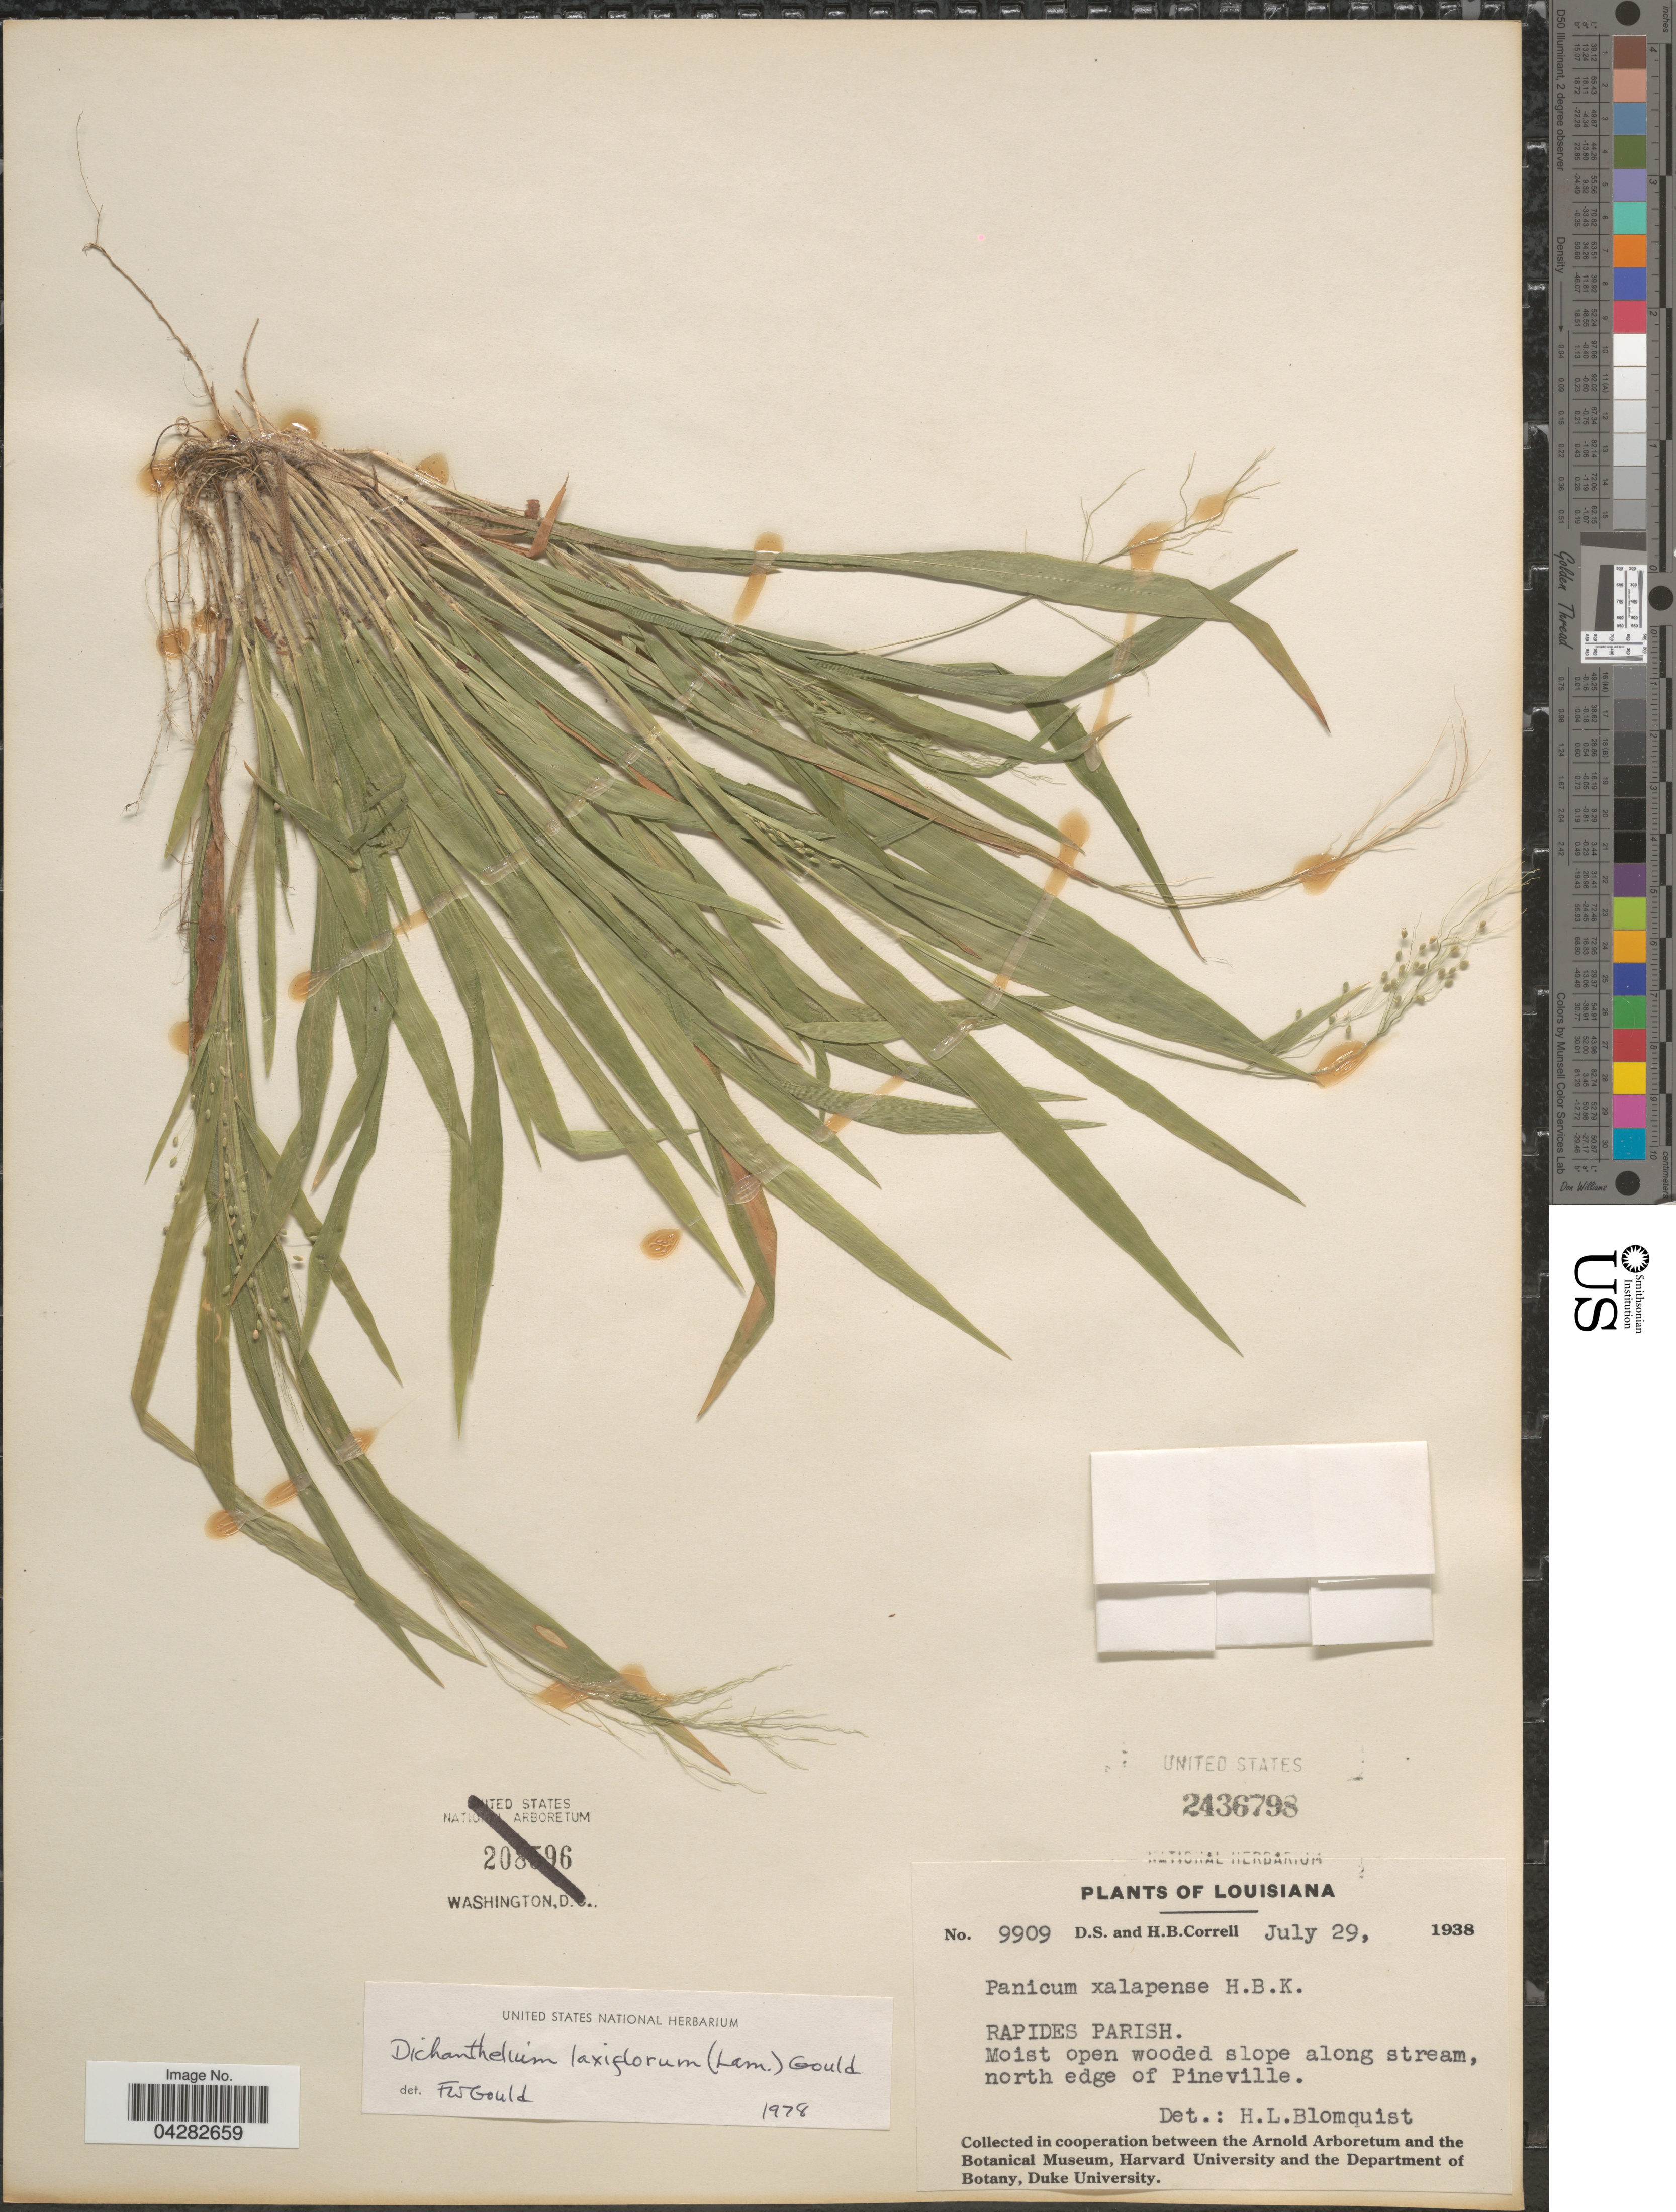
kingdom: Plantae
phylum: Tracheophyta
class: Liliopsida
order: Poales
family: Poaceae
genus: Dichanthelium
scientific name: Dichanthelium laxiflorum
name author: (Lam.) Gould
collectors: D. S. Correll & H. Correll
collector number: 9909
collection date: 1938-07-29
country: United States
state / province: Louisiana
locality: Rapides Parish. Along stream, north edge of Pineville.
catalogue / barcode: US 2436798